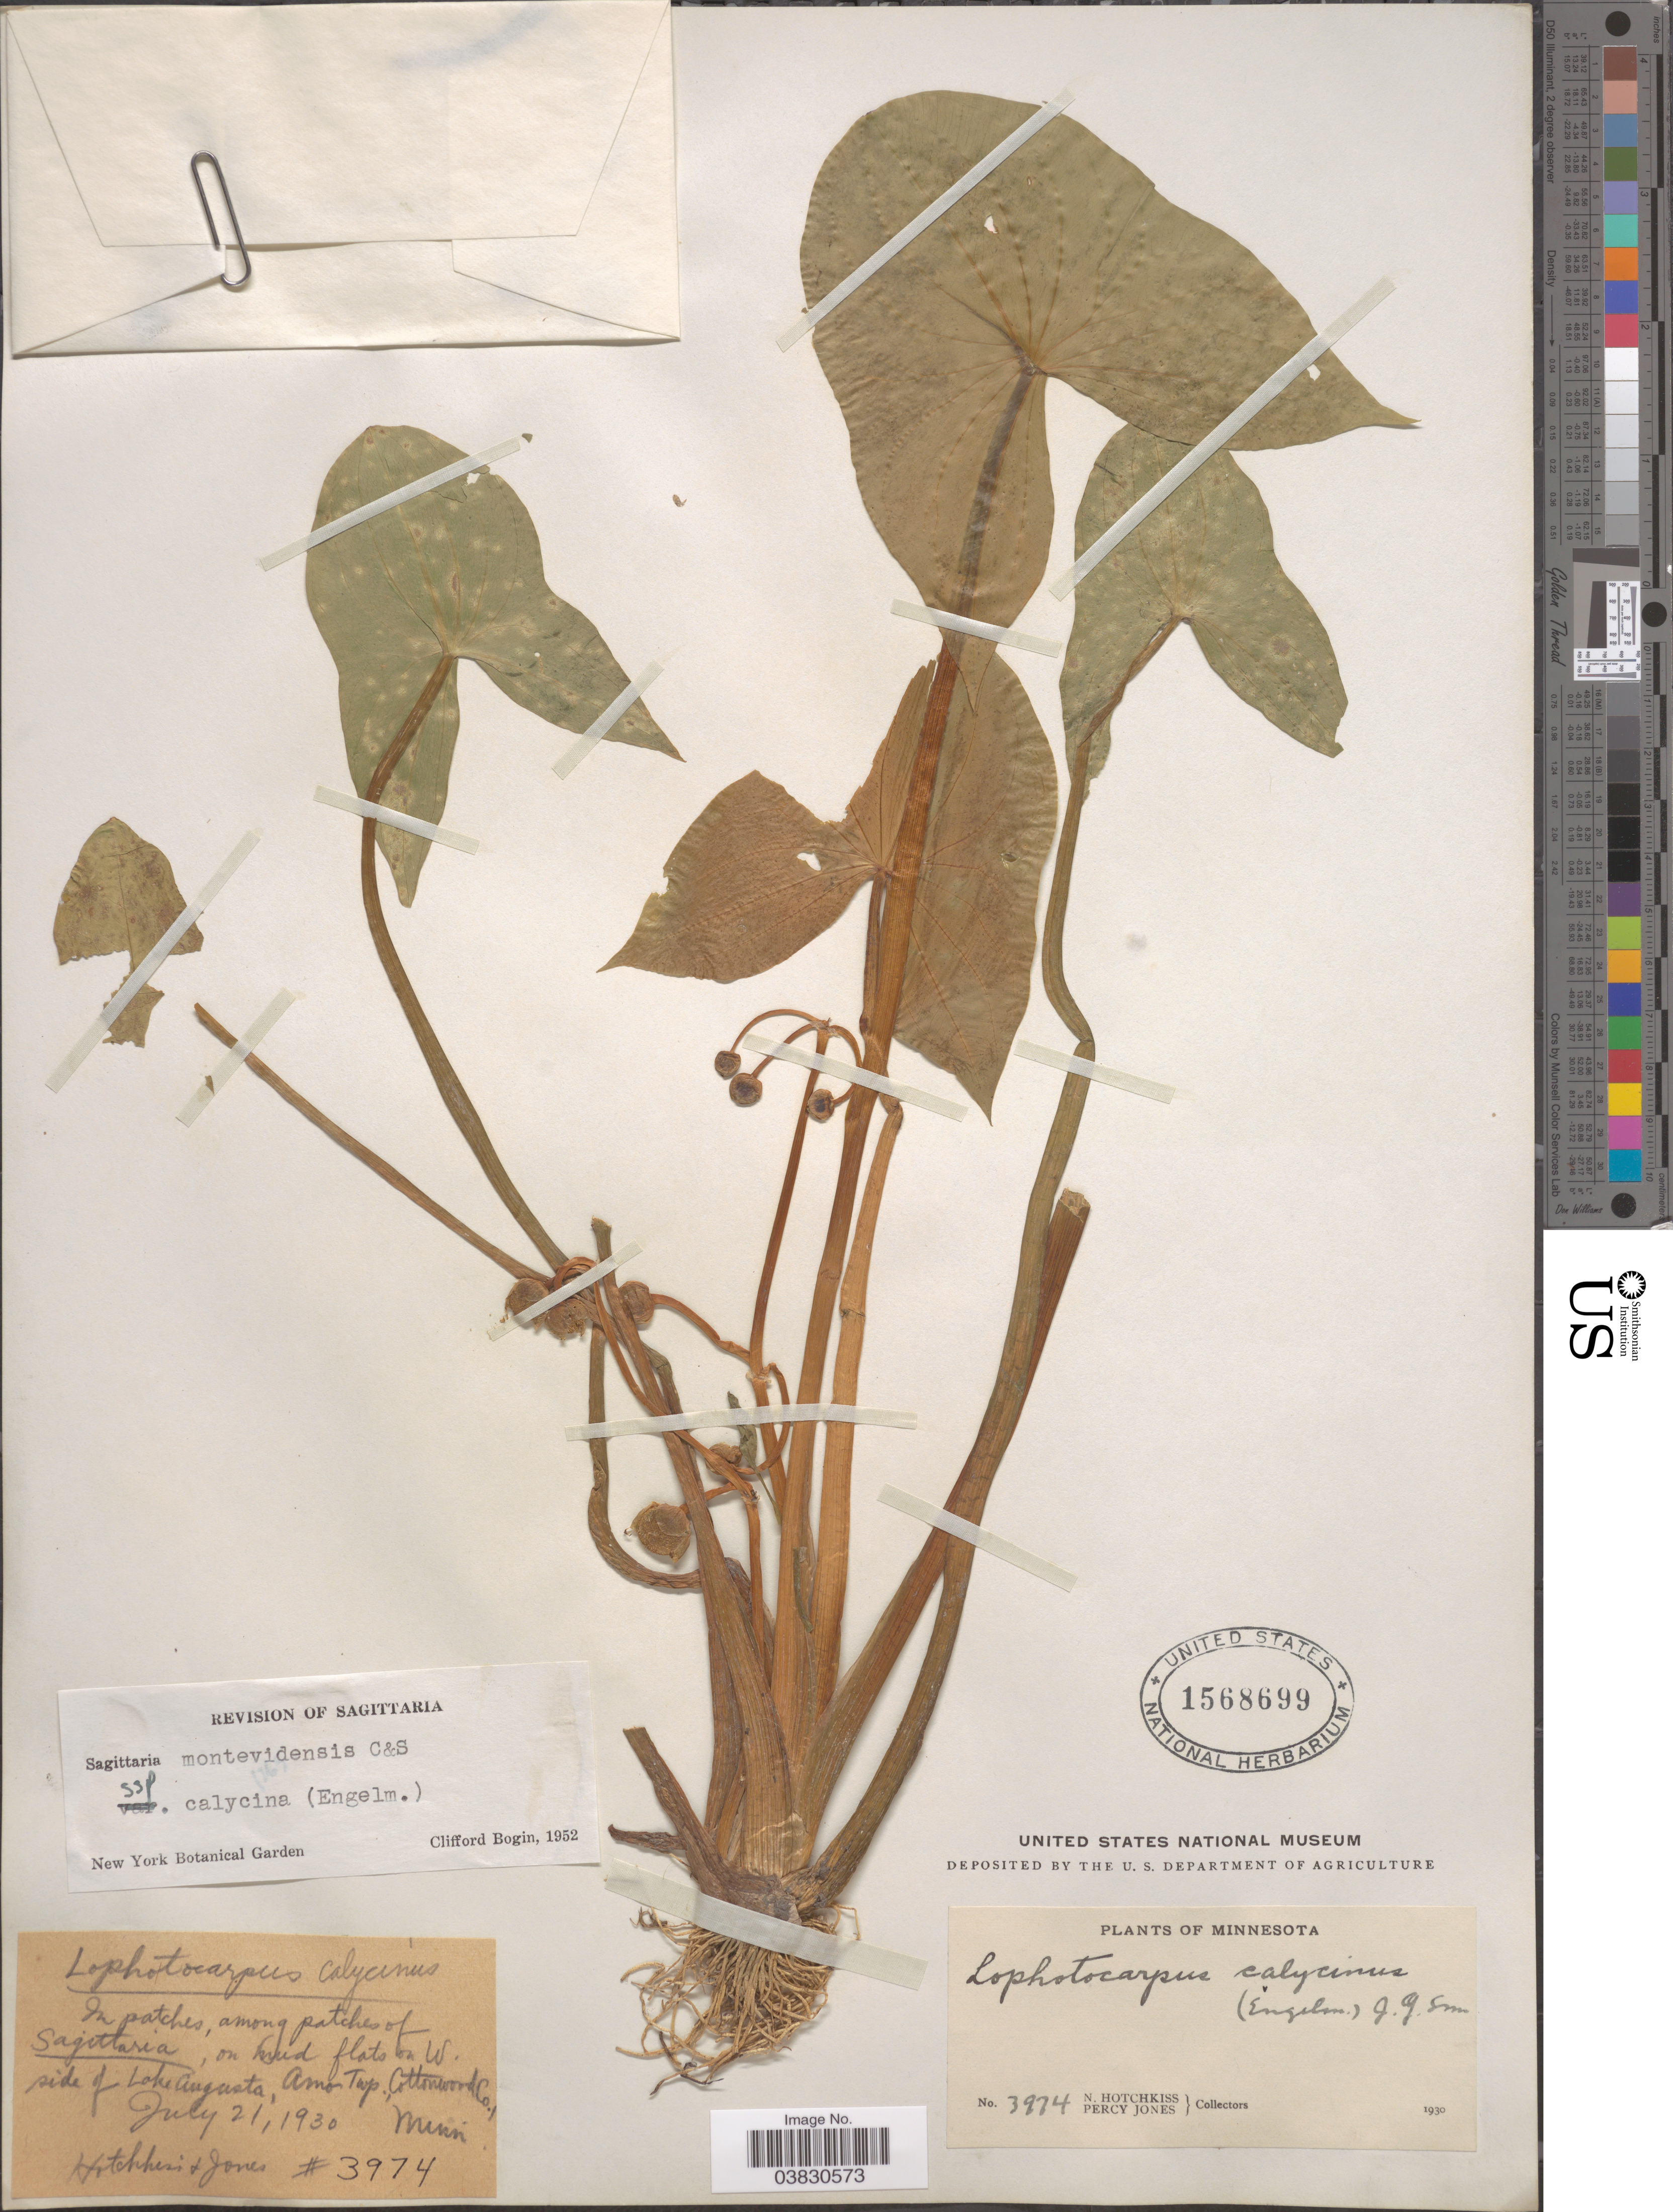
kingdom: Plantae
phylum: Tracheophyta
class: Liliopsida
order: Alismatales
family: Alismataceae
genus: Sagittaria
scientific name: Sagittaria montevidensis subsp. calycina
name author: Cham. & Schltdl.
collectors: N. Hotchkiss & P. Jones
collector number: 3974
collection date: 1930-07-21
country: United States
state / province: Minnesota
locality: On mud flats on W. side of Lake Augusta, Amo Twp., Cottonwood Co.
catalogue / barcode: US 1568699